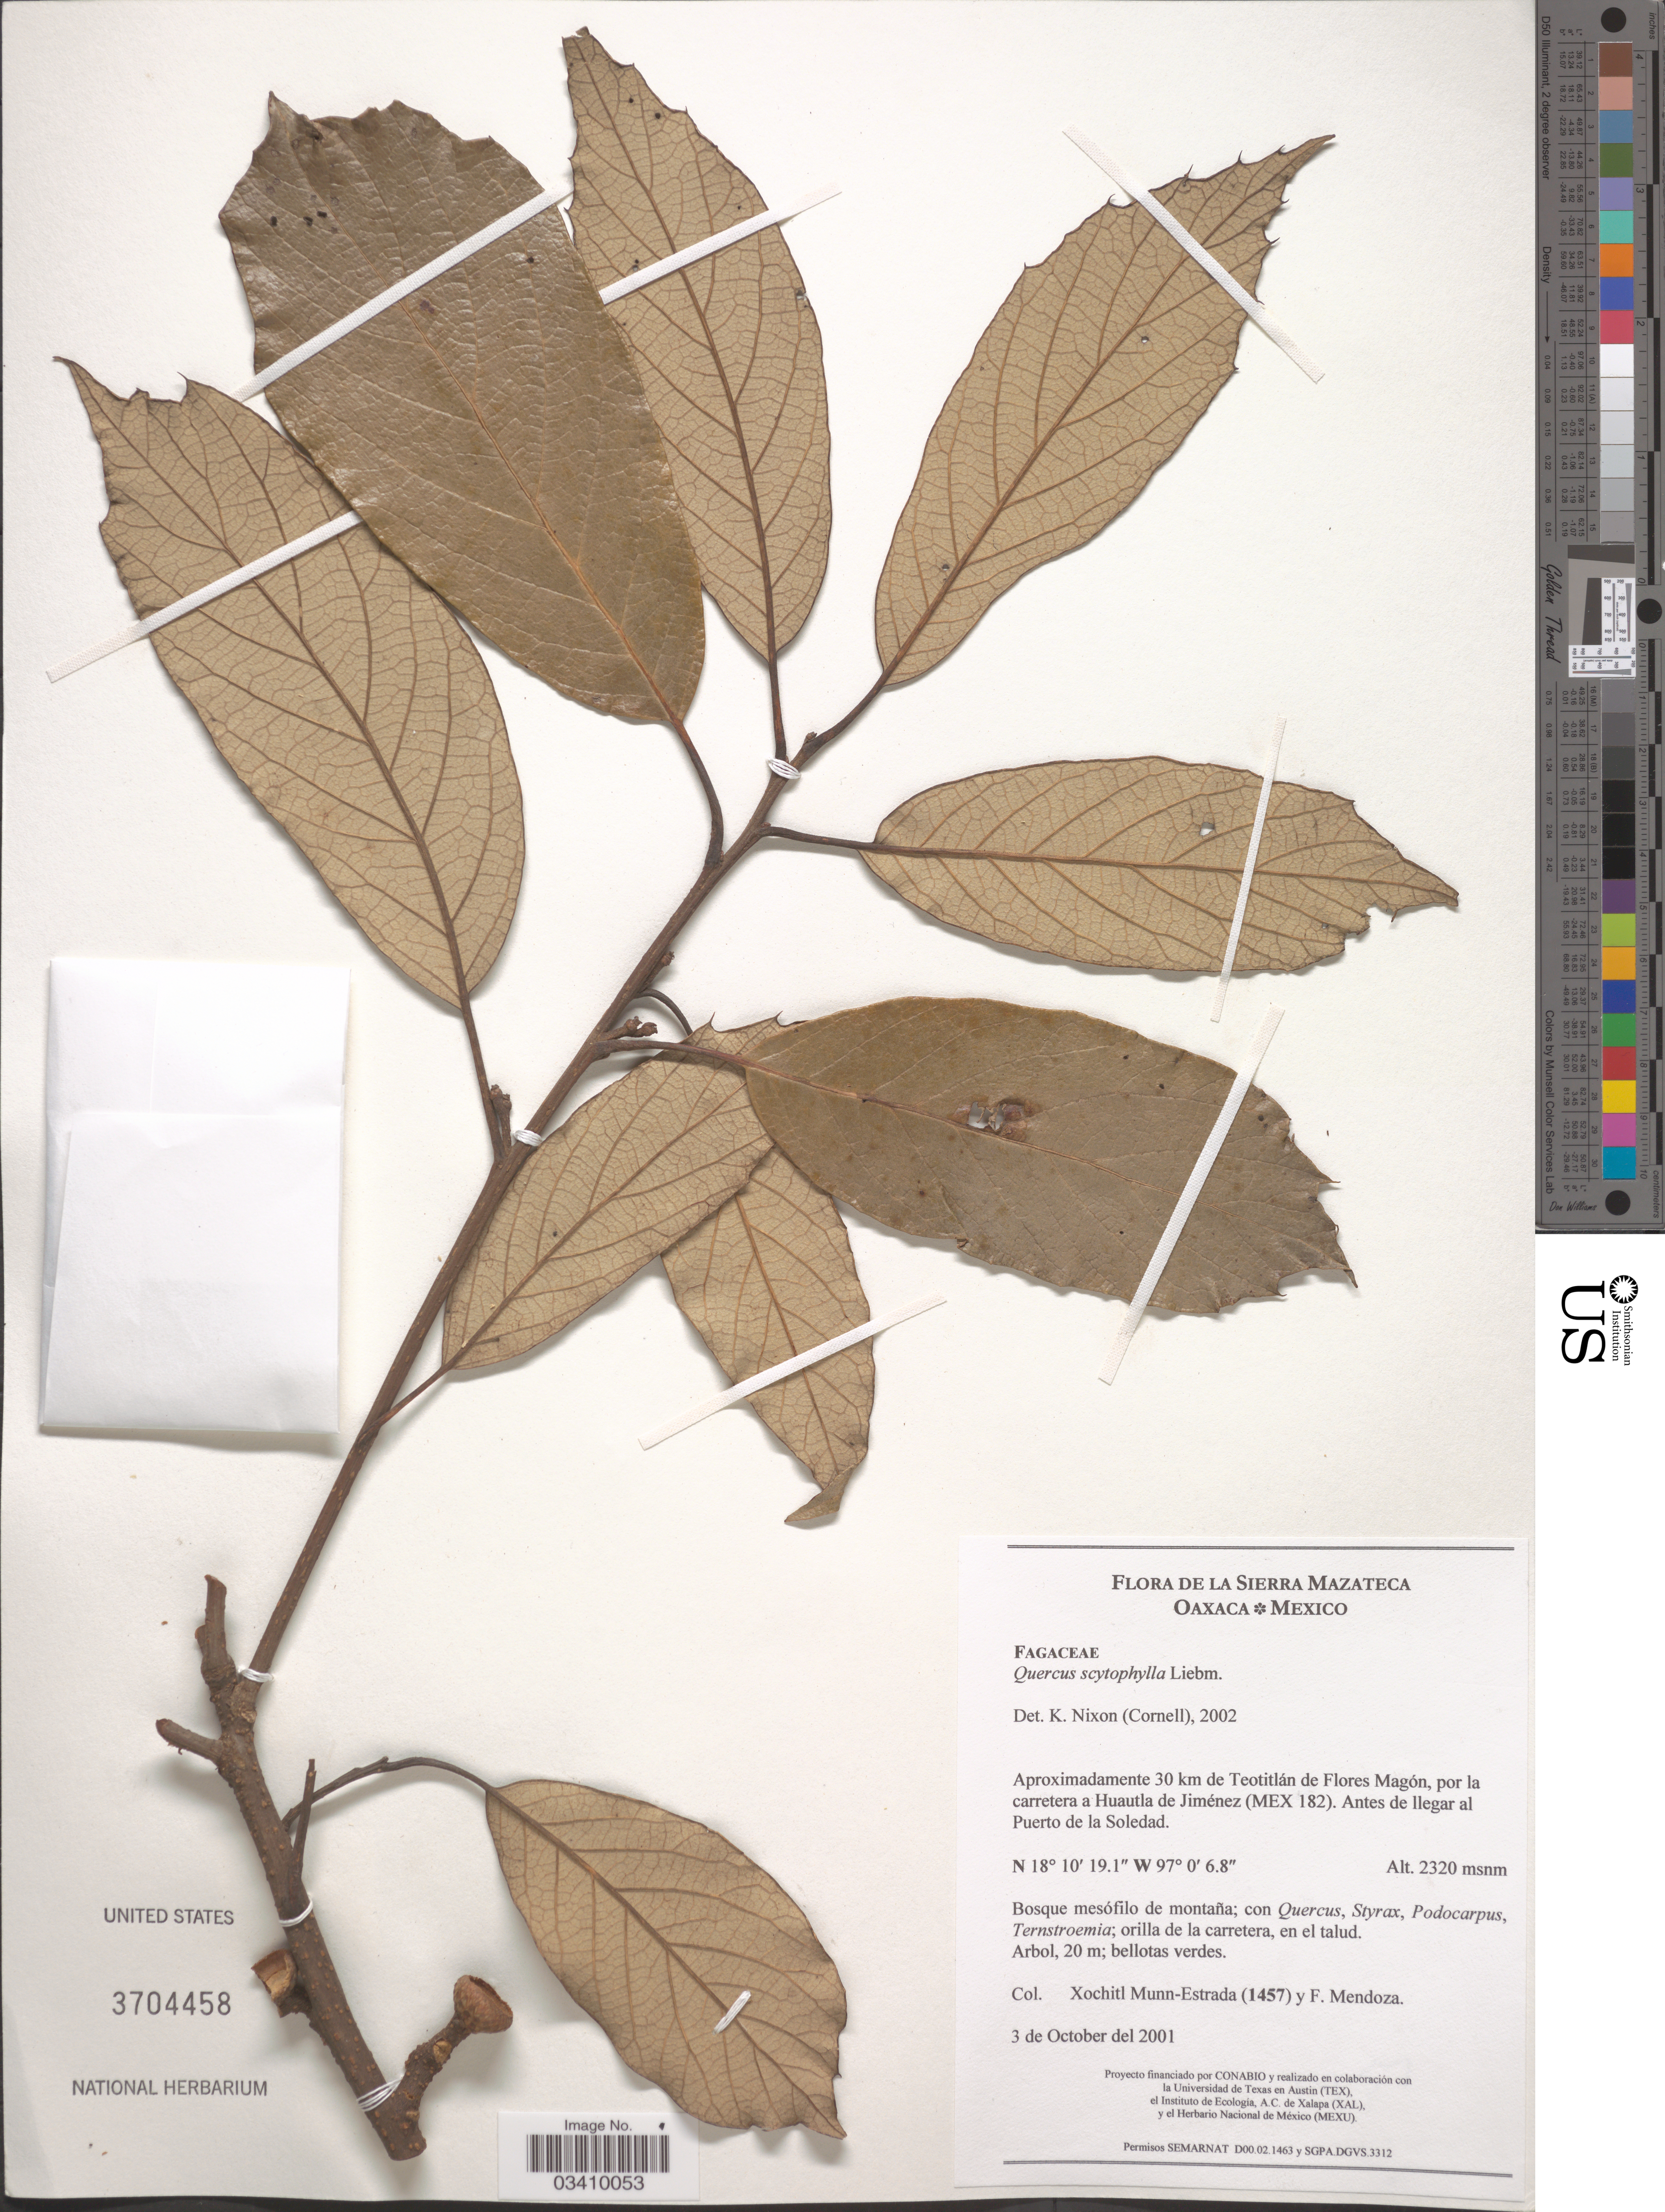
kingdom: Plantae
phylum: Tracheophyta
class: Magnoliopsida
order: Fagales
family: Fagaceae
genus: Quercus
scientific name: Quercus scytophylla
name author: Liebm.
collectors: X. Munn-Estrada & F. Mendoza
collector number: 1457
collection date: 2001-10-03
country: Mexico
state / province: Oaxaca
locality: La Sierra Mazateca. Aproximadamente 30 km de Teotitlán de Flores magón, por la carretera a Huautla de Jiménez (MEX 182). Antes de llegar al Puerto de la Soledad.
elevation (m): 2320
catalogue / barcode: US 3704458